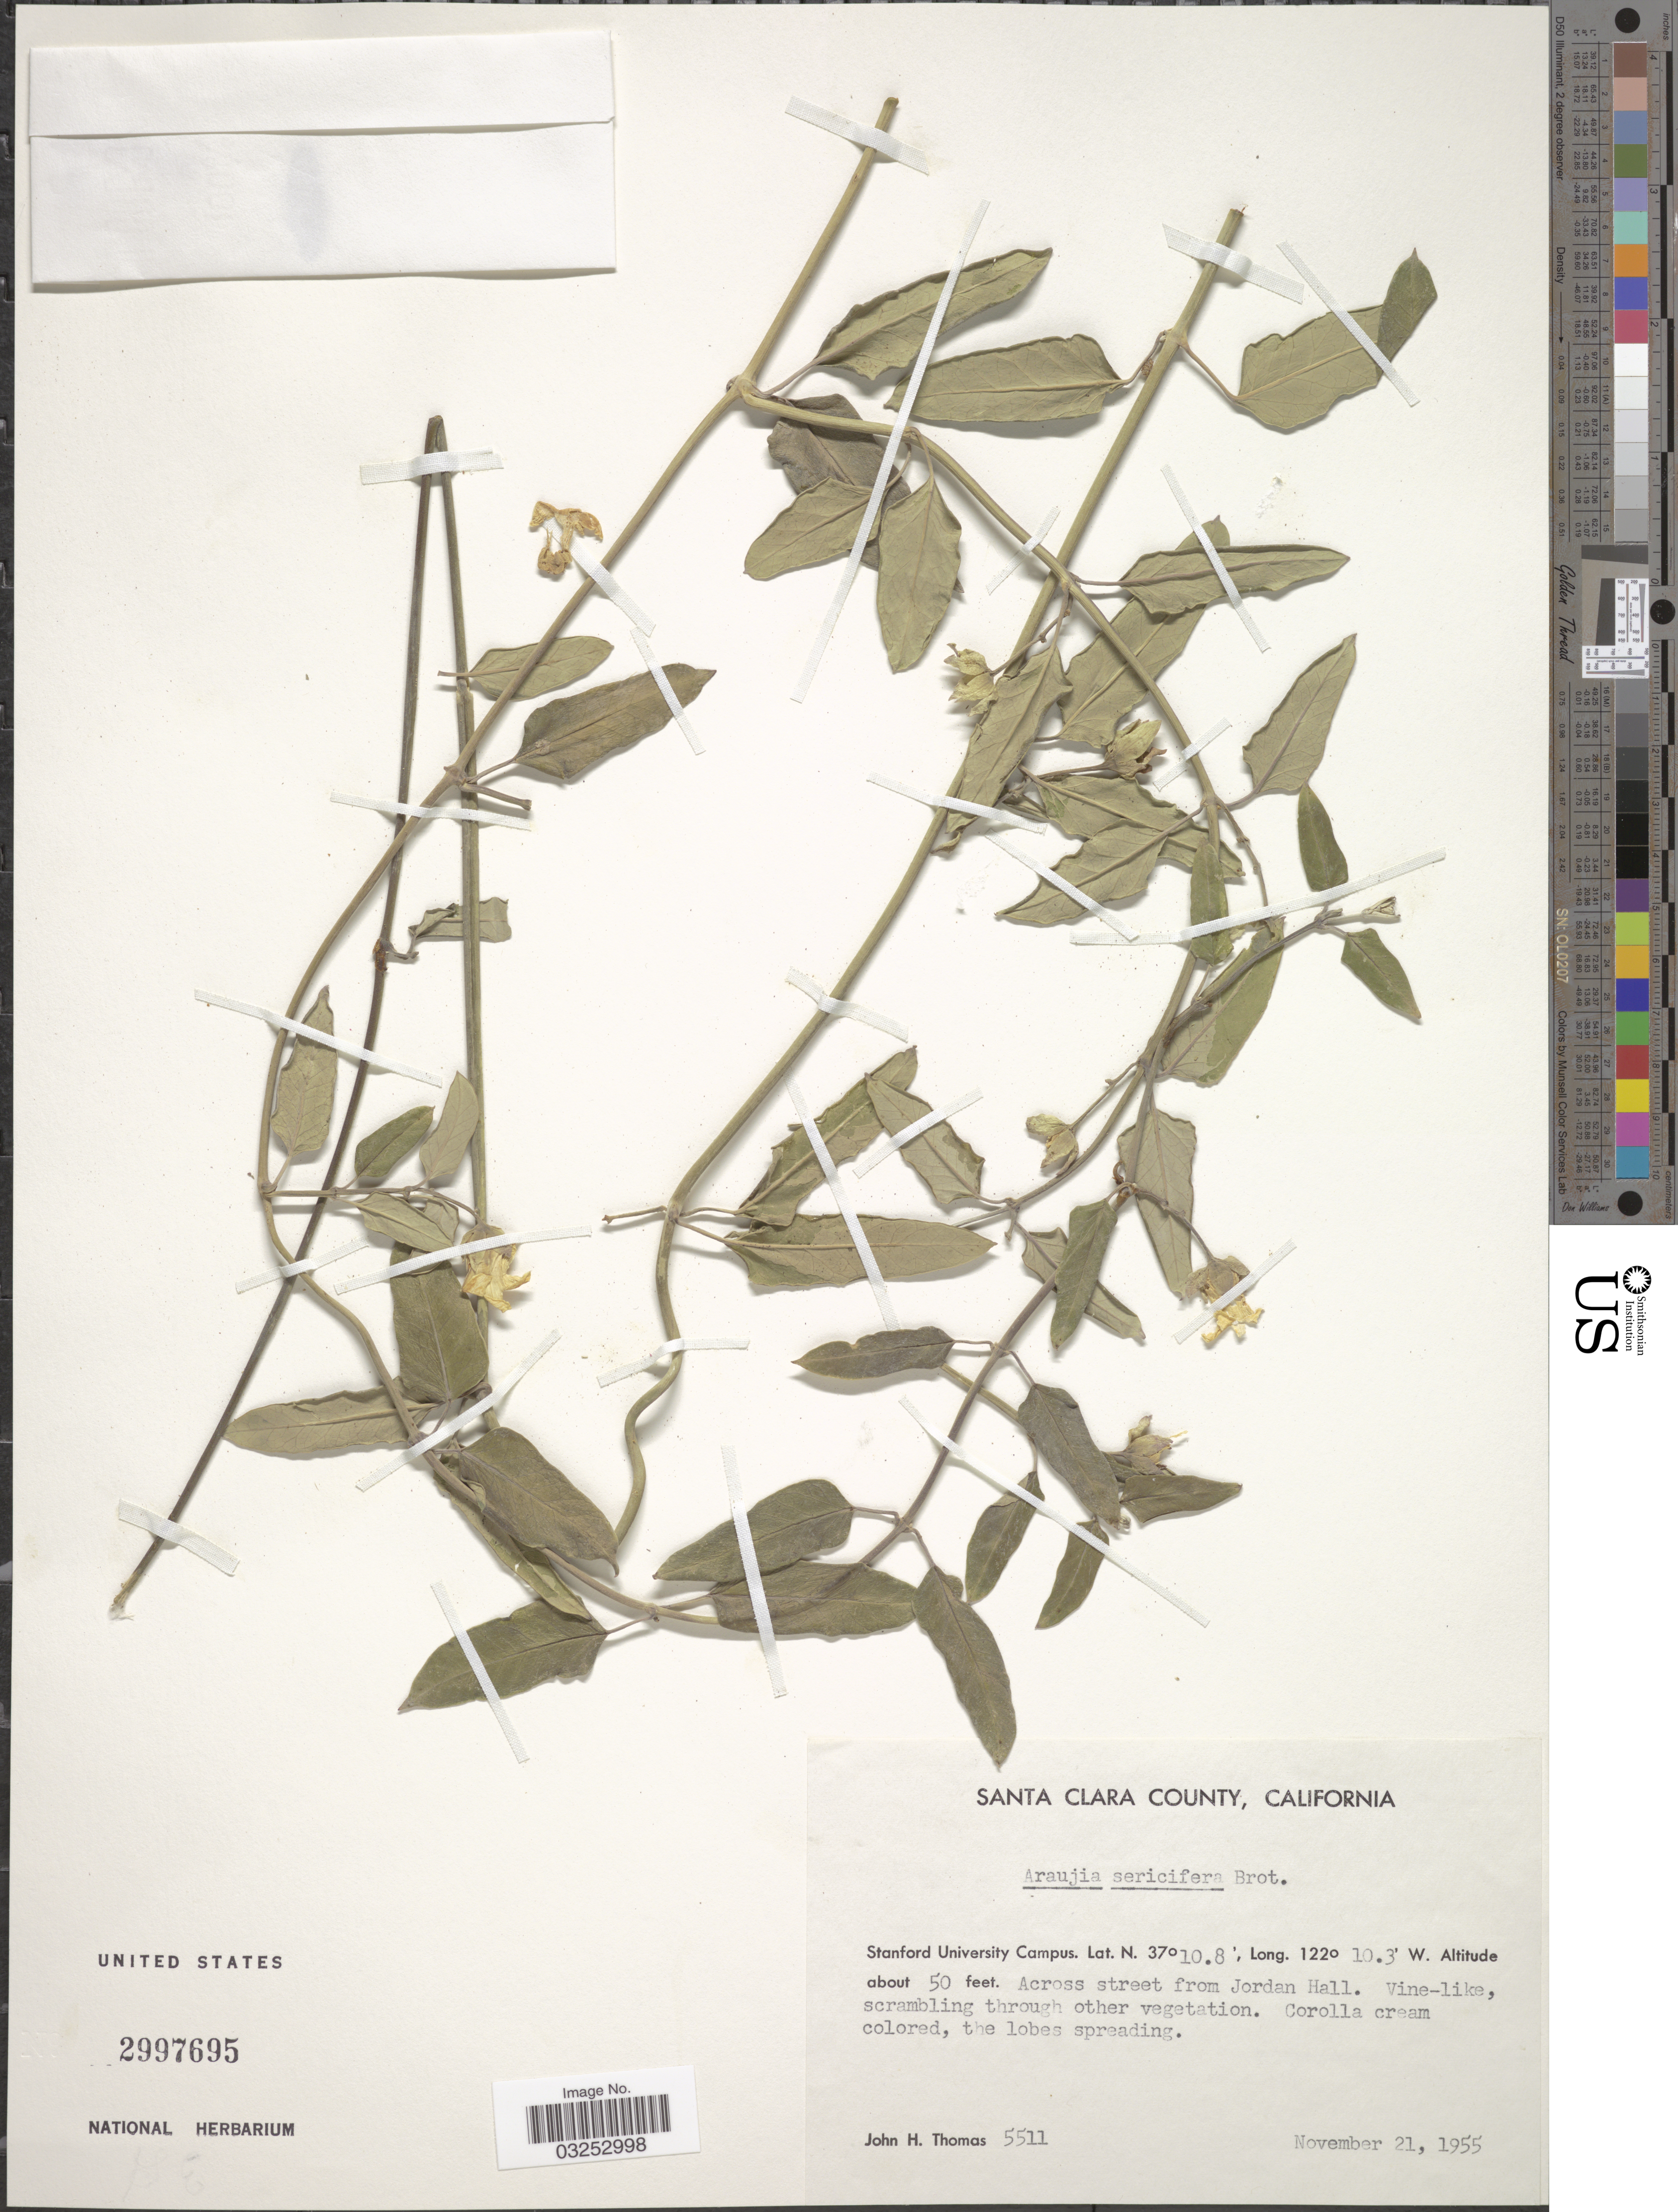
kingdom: Plantae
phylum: Tracheophyta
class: Magnoliopsida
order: Gentianales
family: Apocynaceae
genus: Araujia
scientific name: Araujia sericifera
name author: Brot.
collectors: J. H. Thomas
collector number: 5511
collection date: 1955-11-21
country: United States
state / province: California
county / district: Santa Clara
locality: Santa Clara County, Stanford University Campus. Across street from Jordan Hall.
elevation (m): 15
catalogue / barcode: US 2997695